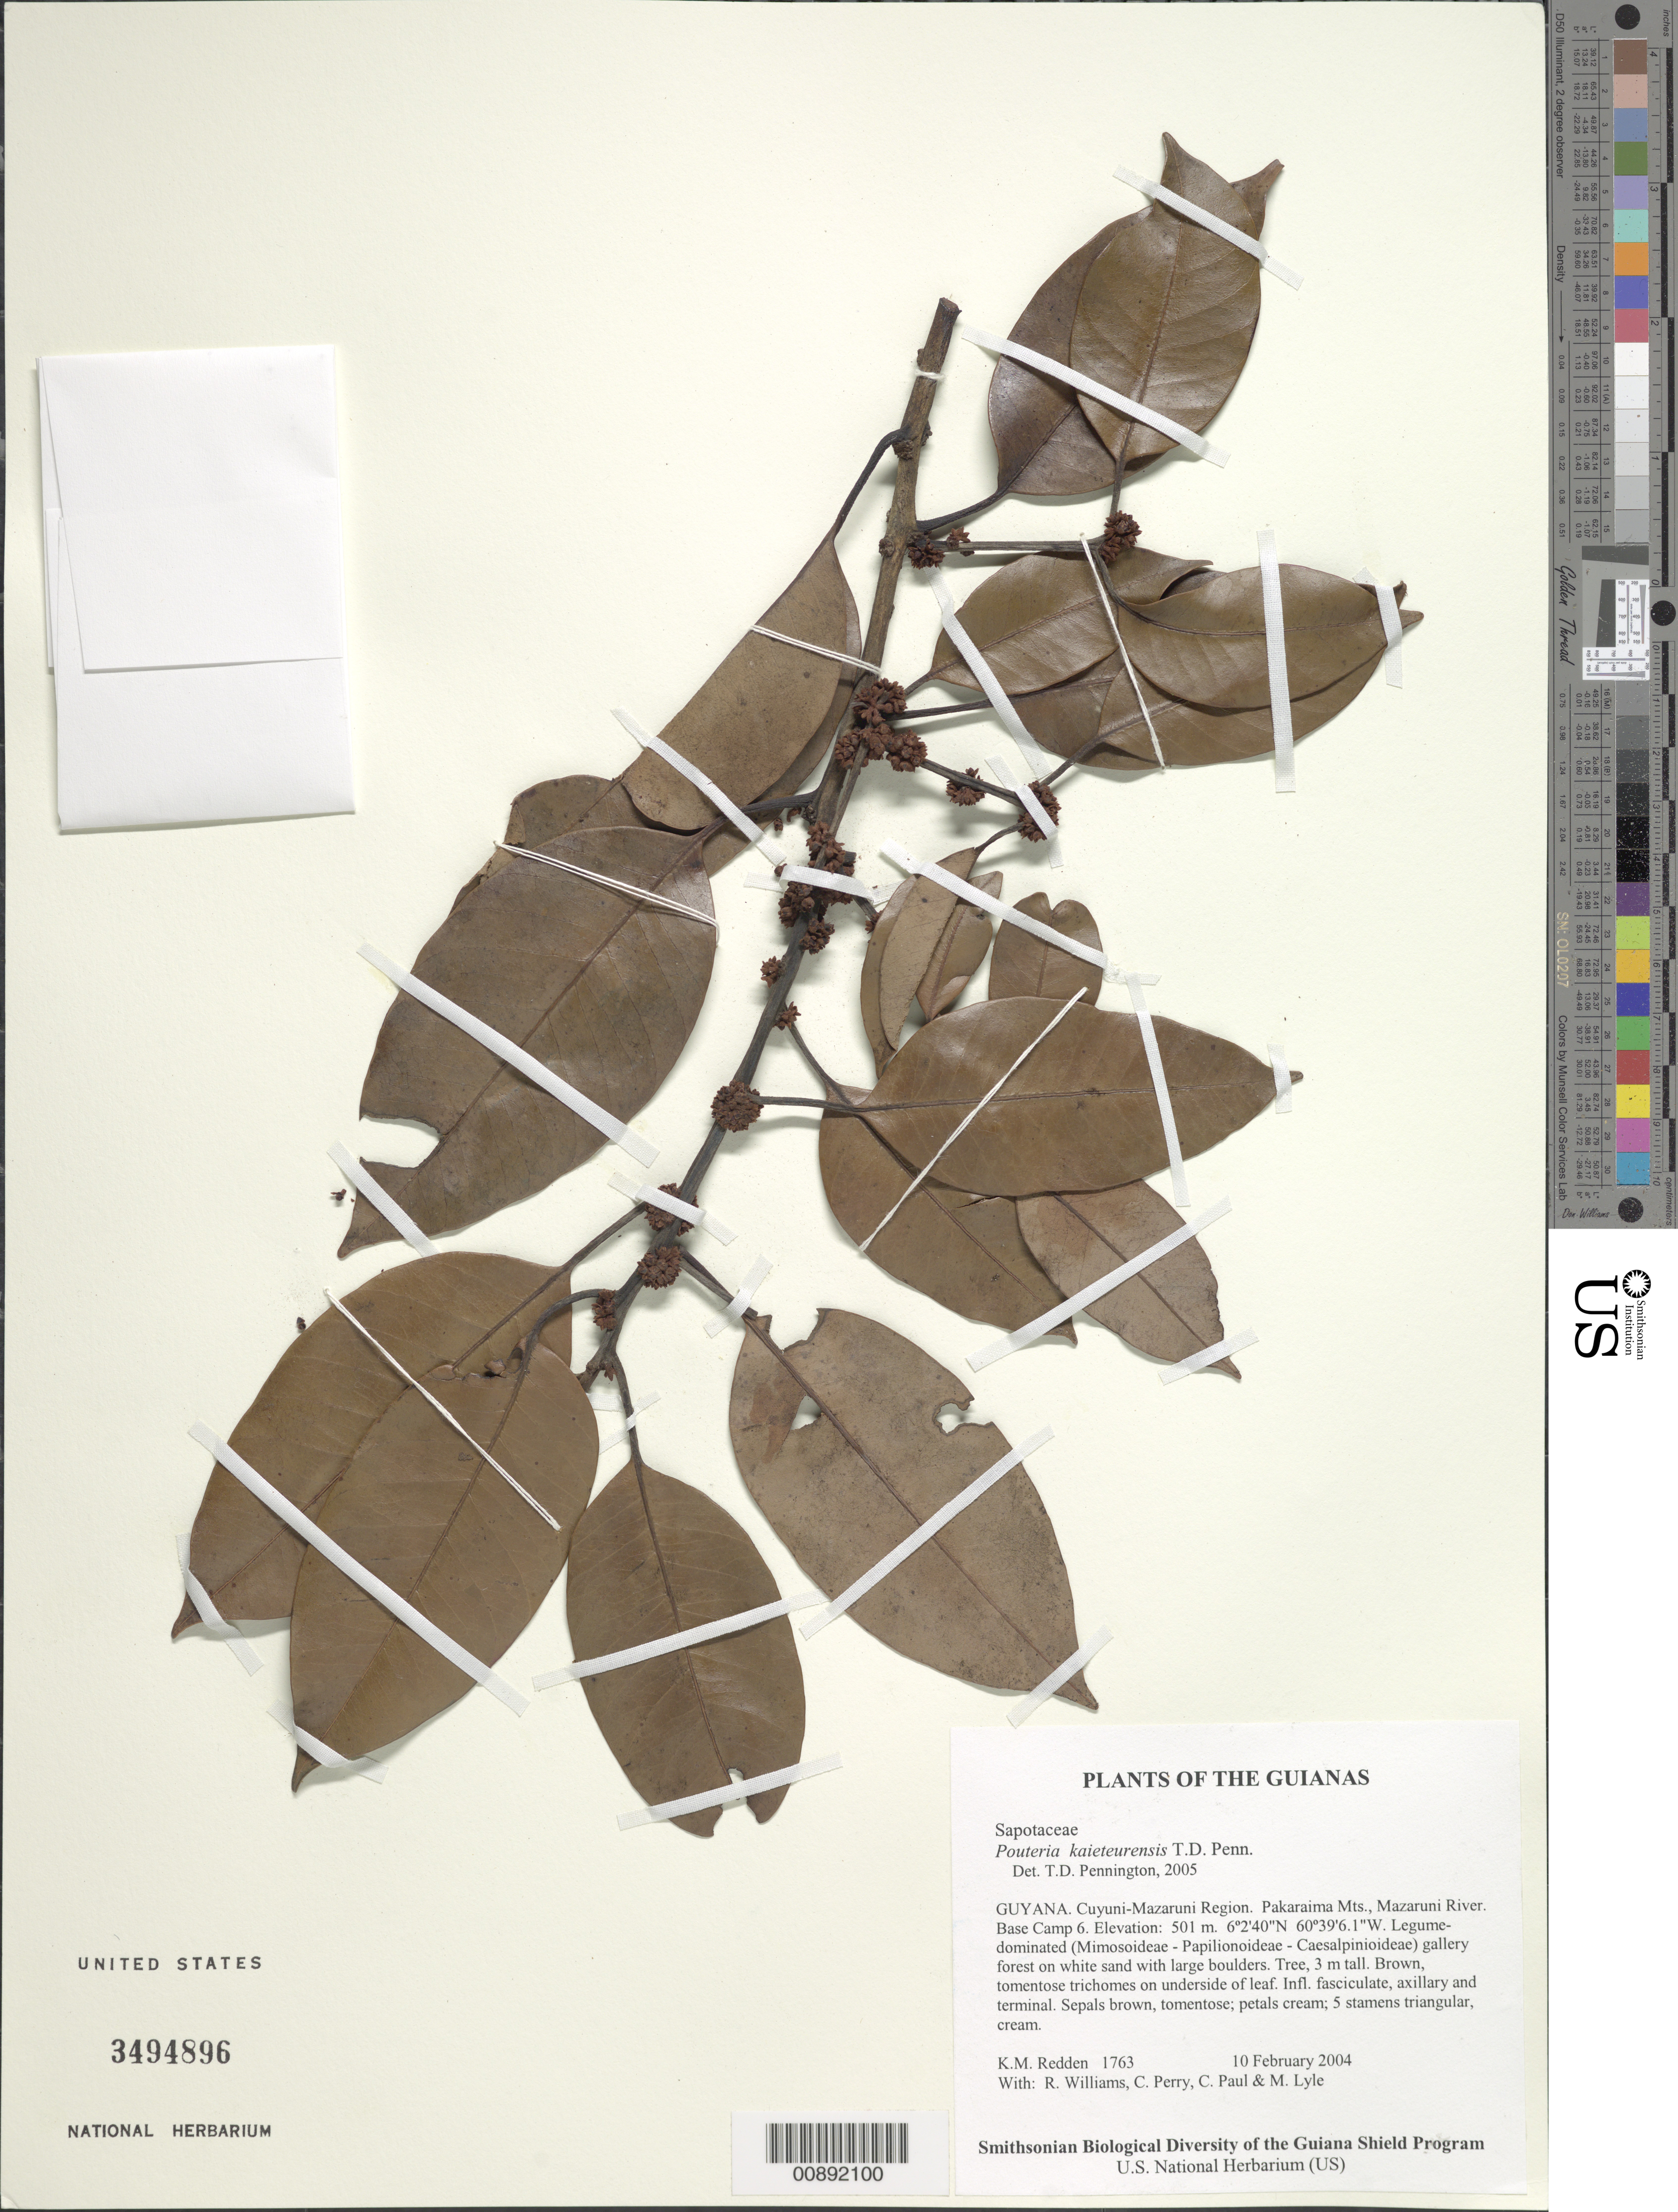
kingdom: Plantae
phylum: Tracheophyta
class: Magnoliopsida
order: Ericales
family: Sapotaceae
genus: Pouteria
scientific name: Pouteria kaieteurensis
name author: T.D. Penn.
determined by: Pennington, T. D., (K)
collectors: K. M. Redden, R. Williams, C. Perry, C. Paul & M. Lyle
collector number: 1763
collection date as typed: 10 February 2004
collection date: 2004-02-10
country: Guyana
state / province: Cuyuni-Mazaruni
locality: Pakaraima Mts., Mazaruni River. Base Camp 6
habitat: Legume-dominated (Mimosoideae - Papilionoideae - Caesalpinioideae) gallery forest on white sand with large boulders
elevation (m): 501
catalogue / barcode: US 3494896